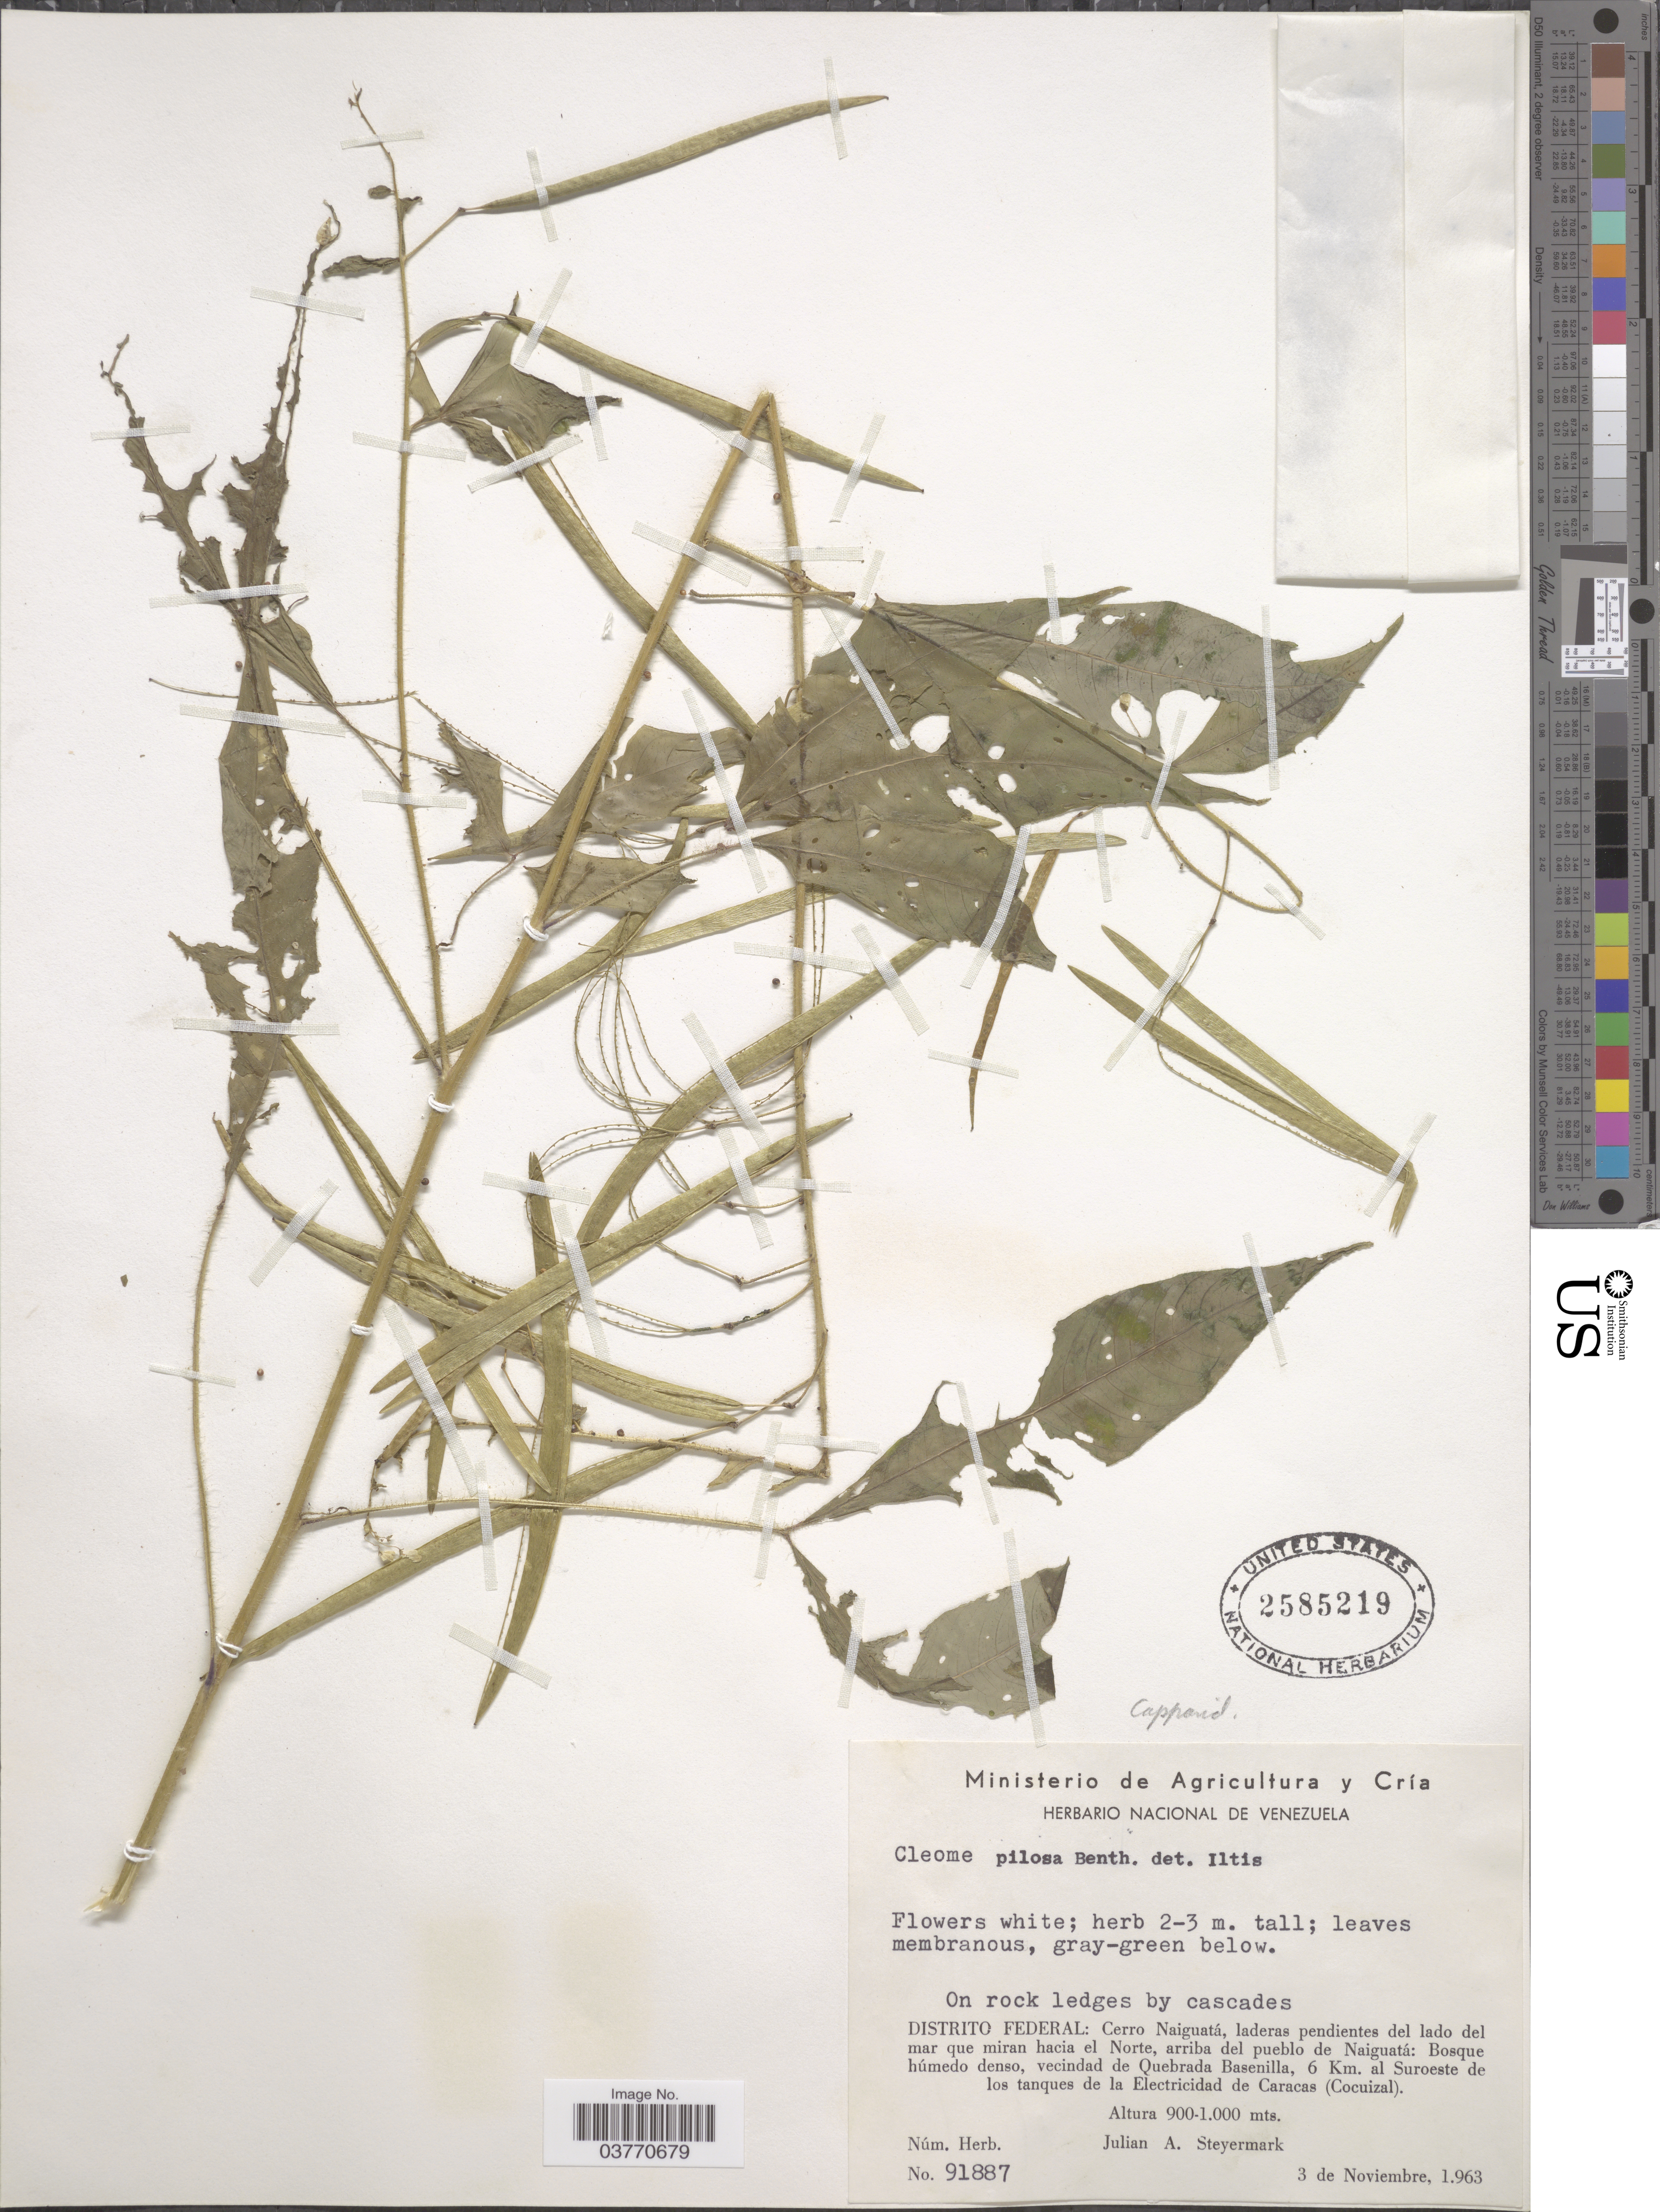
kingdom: Plantae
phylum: Tracheophyta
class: Magnoliopsida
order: Brassicales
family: Cleomaceae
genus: Cochranella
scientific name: Cochranella pilosa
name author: (Benth.) E.M. McGinty & Roalson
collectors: J. Steyermark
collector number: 91887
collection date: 1963-11-03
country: Venezuela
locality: On rock ledges by cascades. Distrito Federal: Cerro Naiguatá, laderas pendientes del lado del mar que miran hacia el Norte, arriba del pueblo de Naiguatá: Bosque húmedo denso, vecindad de Quebrada Basenilla, 6 Km. al Suroeste de los tanques de la Electricidad de Caracas (Cocuizal).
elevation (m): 900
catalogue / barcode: US 2585219